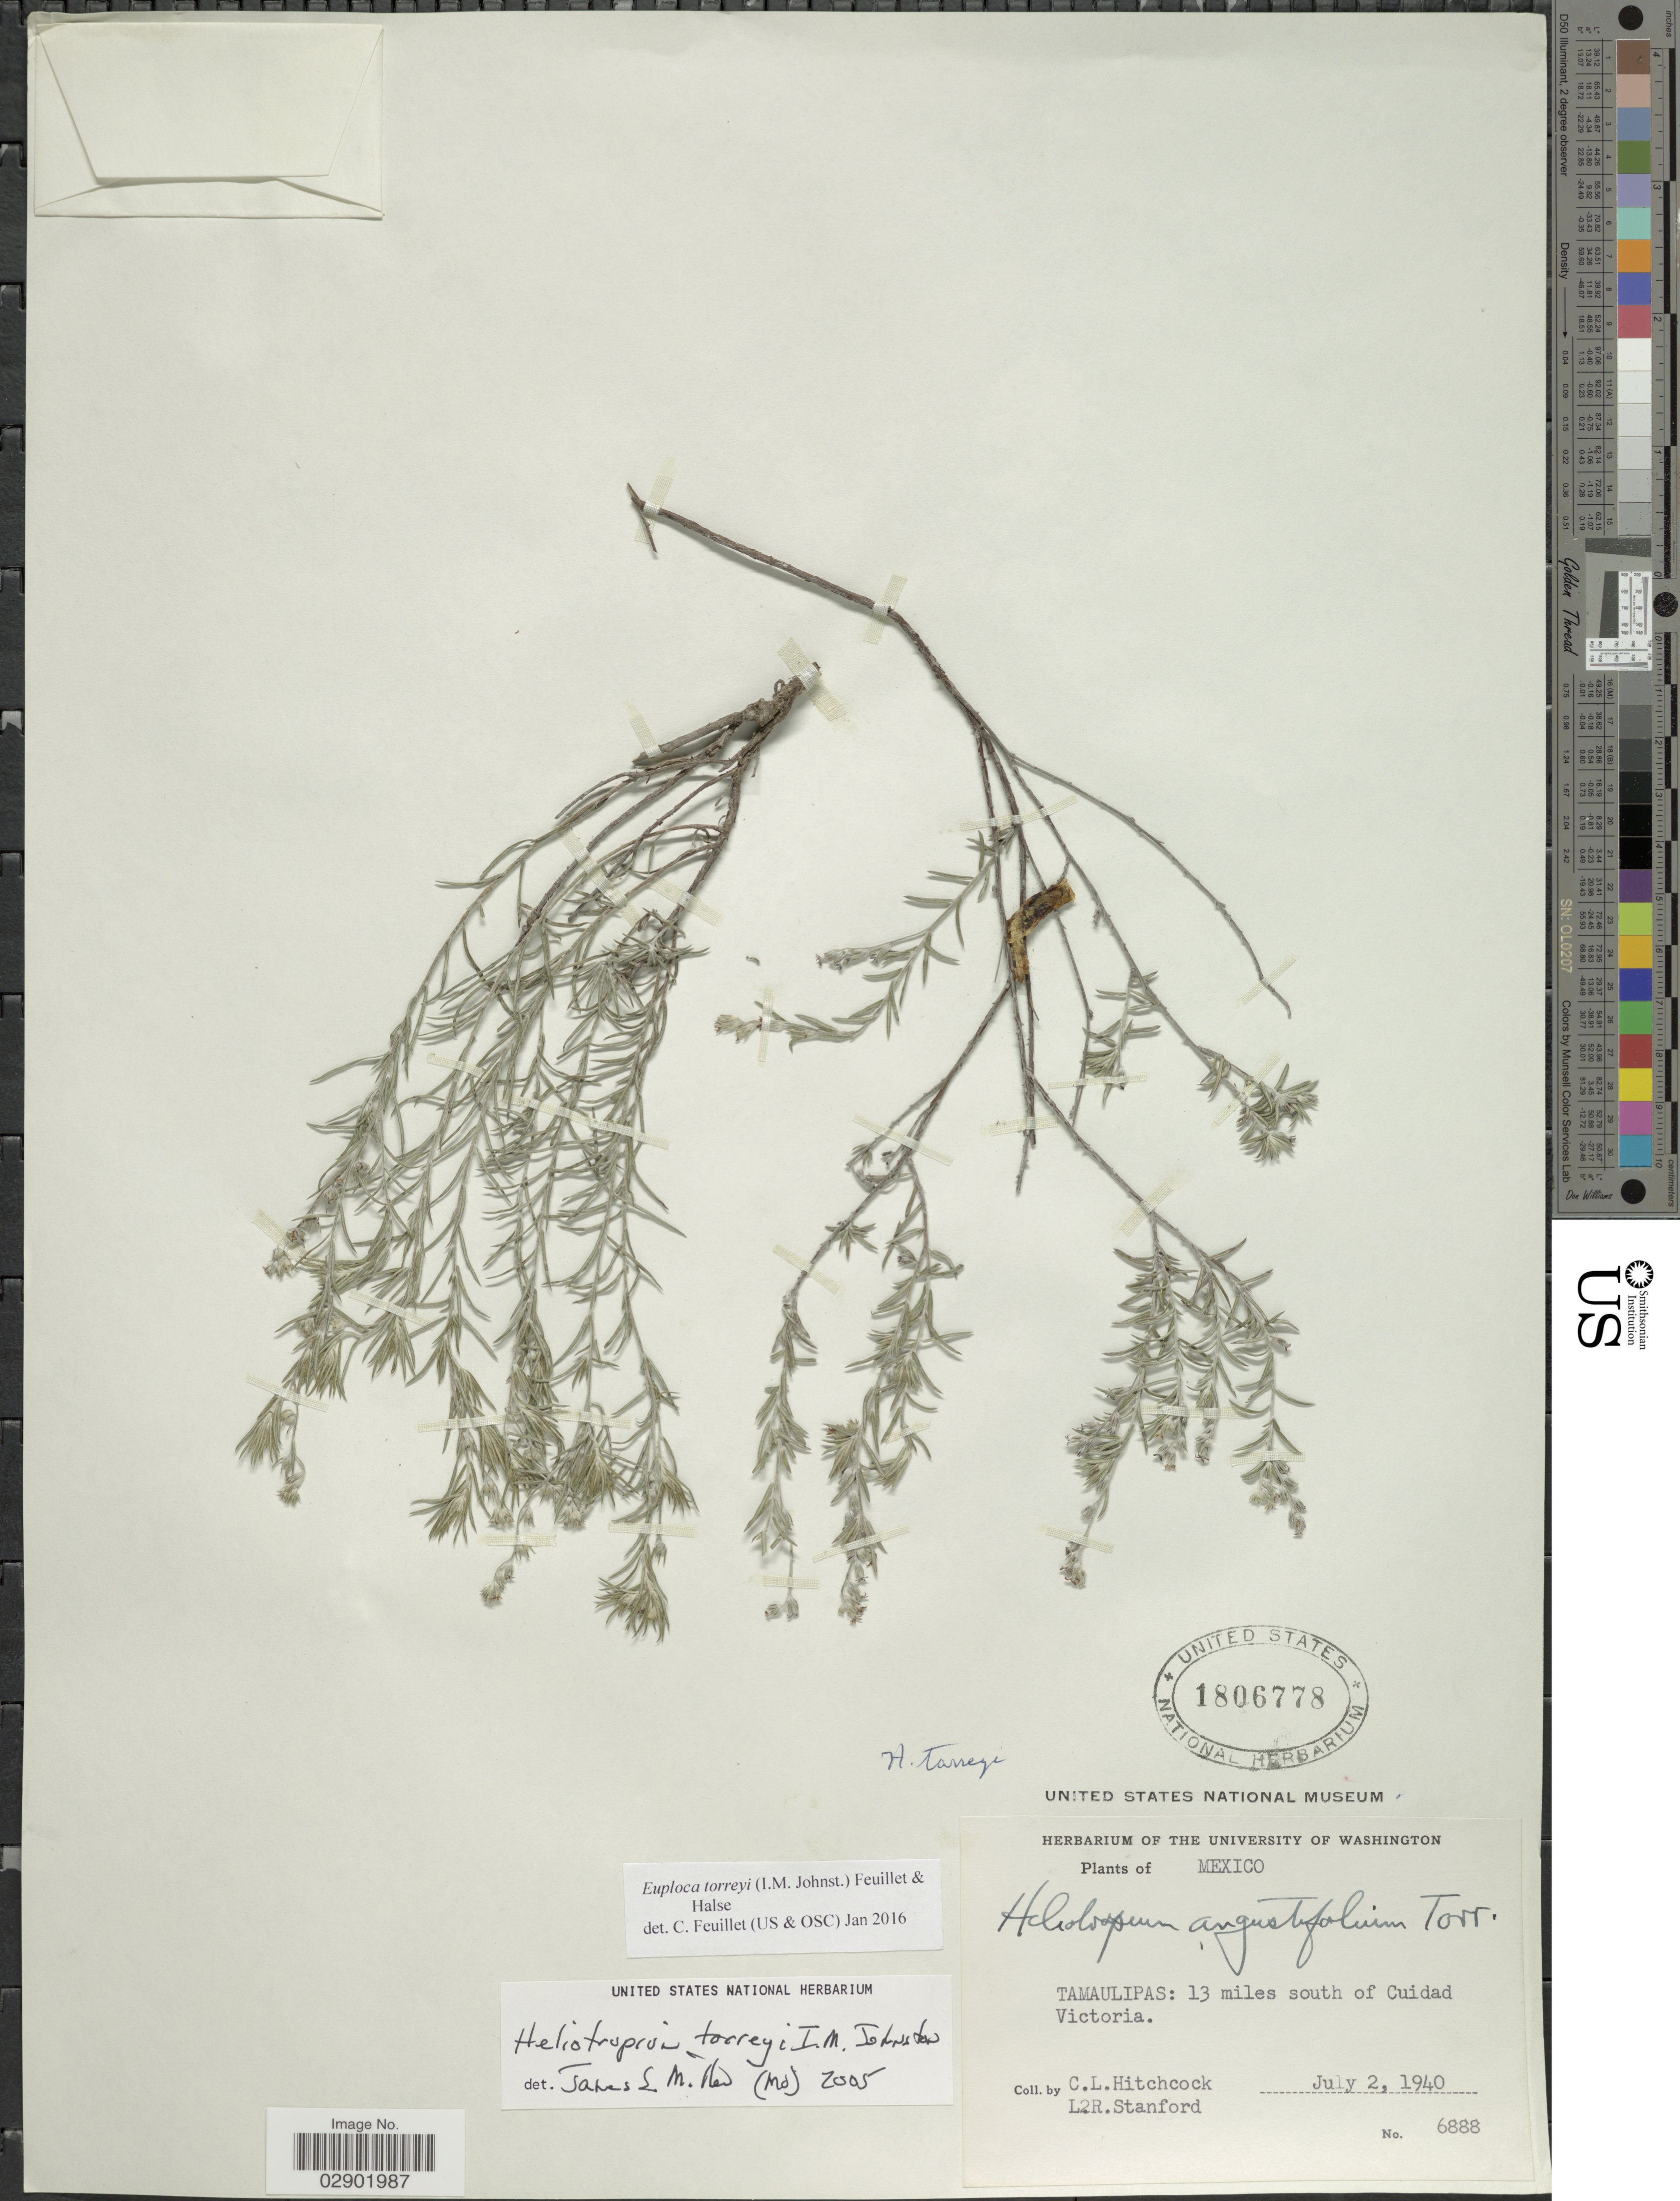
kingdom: Plantae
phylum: Tracheophyta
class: Magnoliopsida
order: Boraginales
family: Heliotropiaceae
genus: Euploca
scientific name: Euploca torreyi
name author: (I.M. Johnst.) Feuillet & Halse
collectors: C. L. Hitchcock & L. R. Stanford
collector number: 6888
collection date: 1940-07-02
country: Mexico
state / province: Tamaulipas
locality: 13 miles south of Ciudad Victoria.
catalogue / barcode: US 1806778